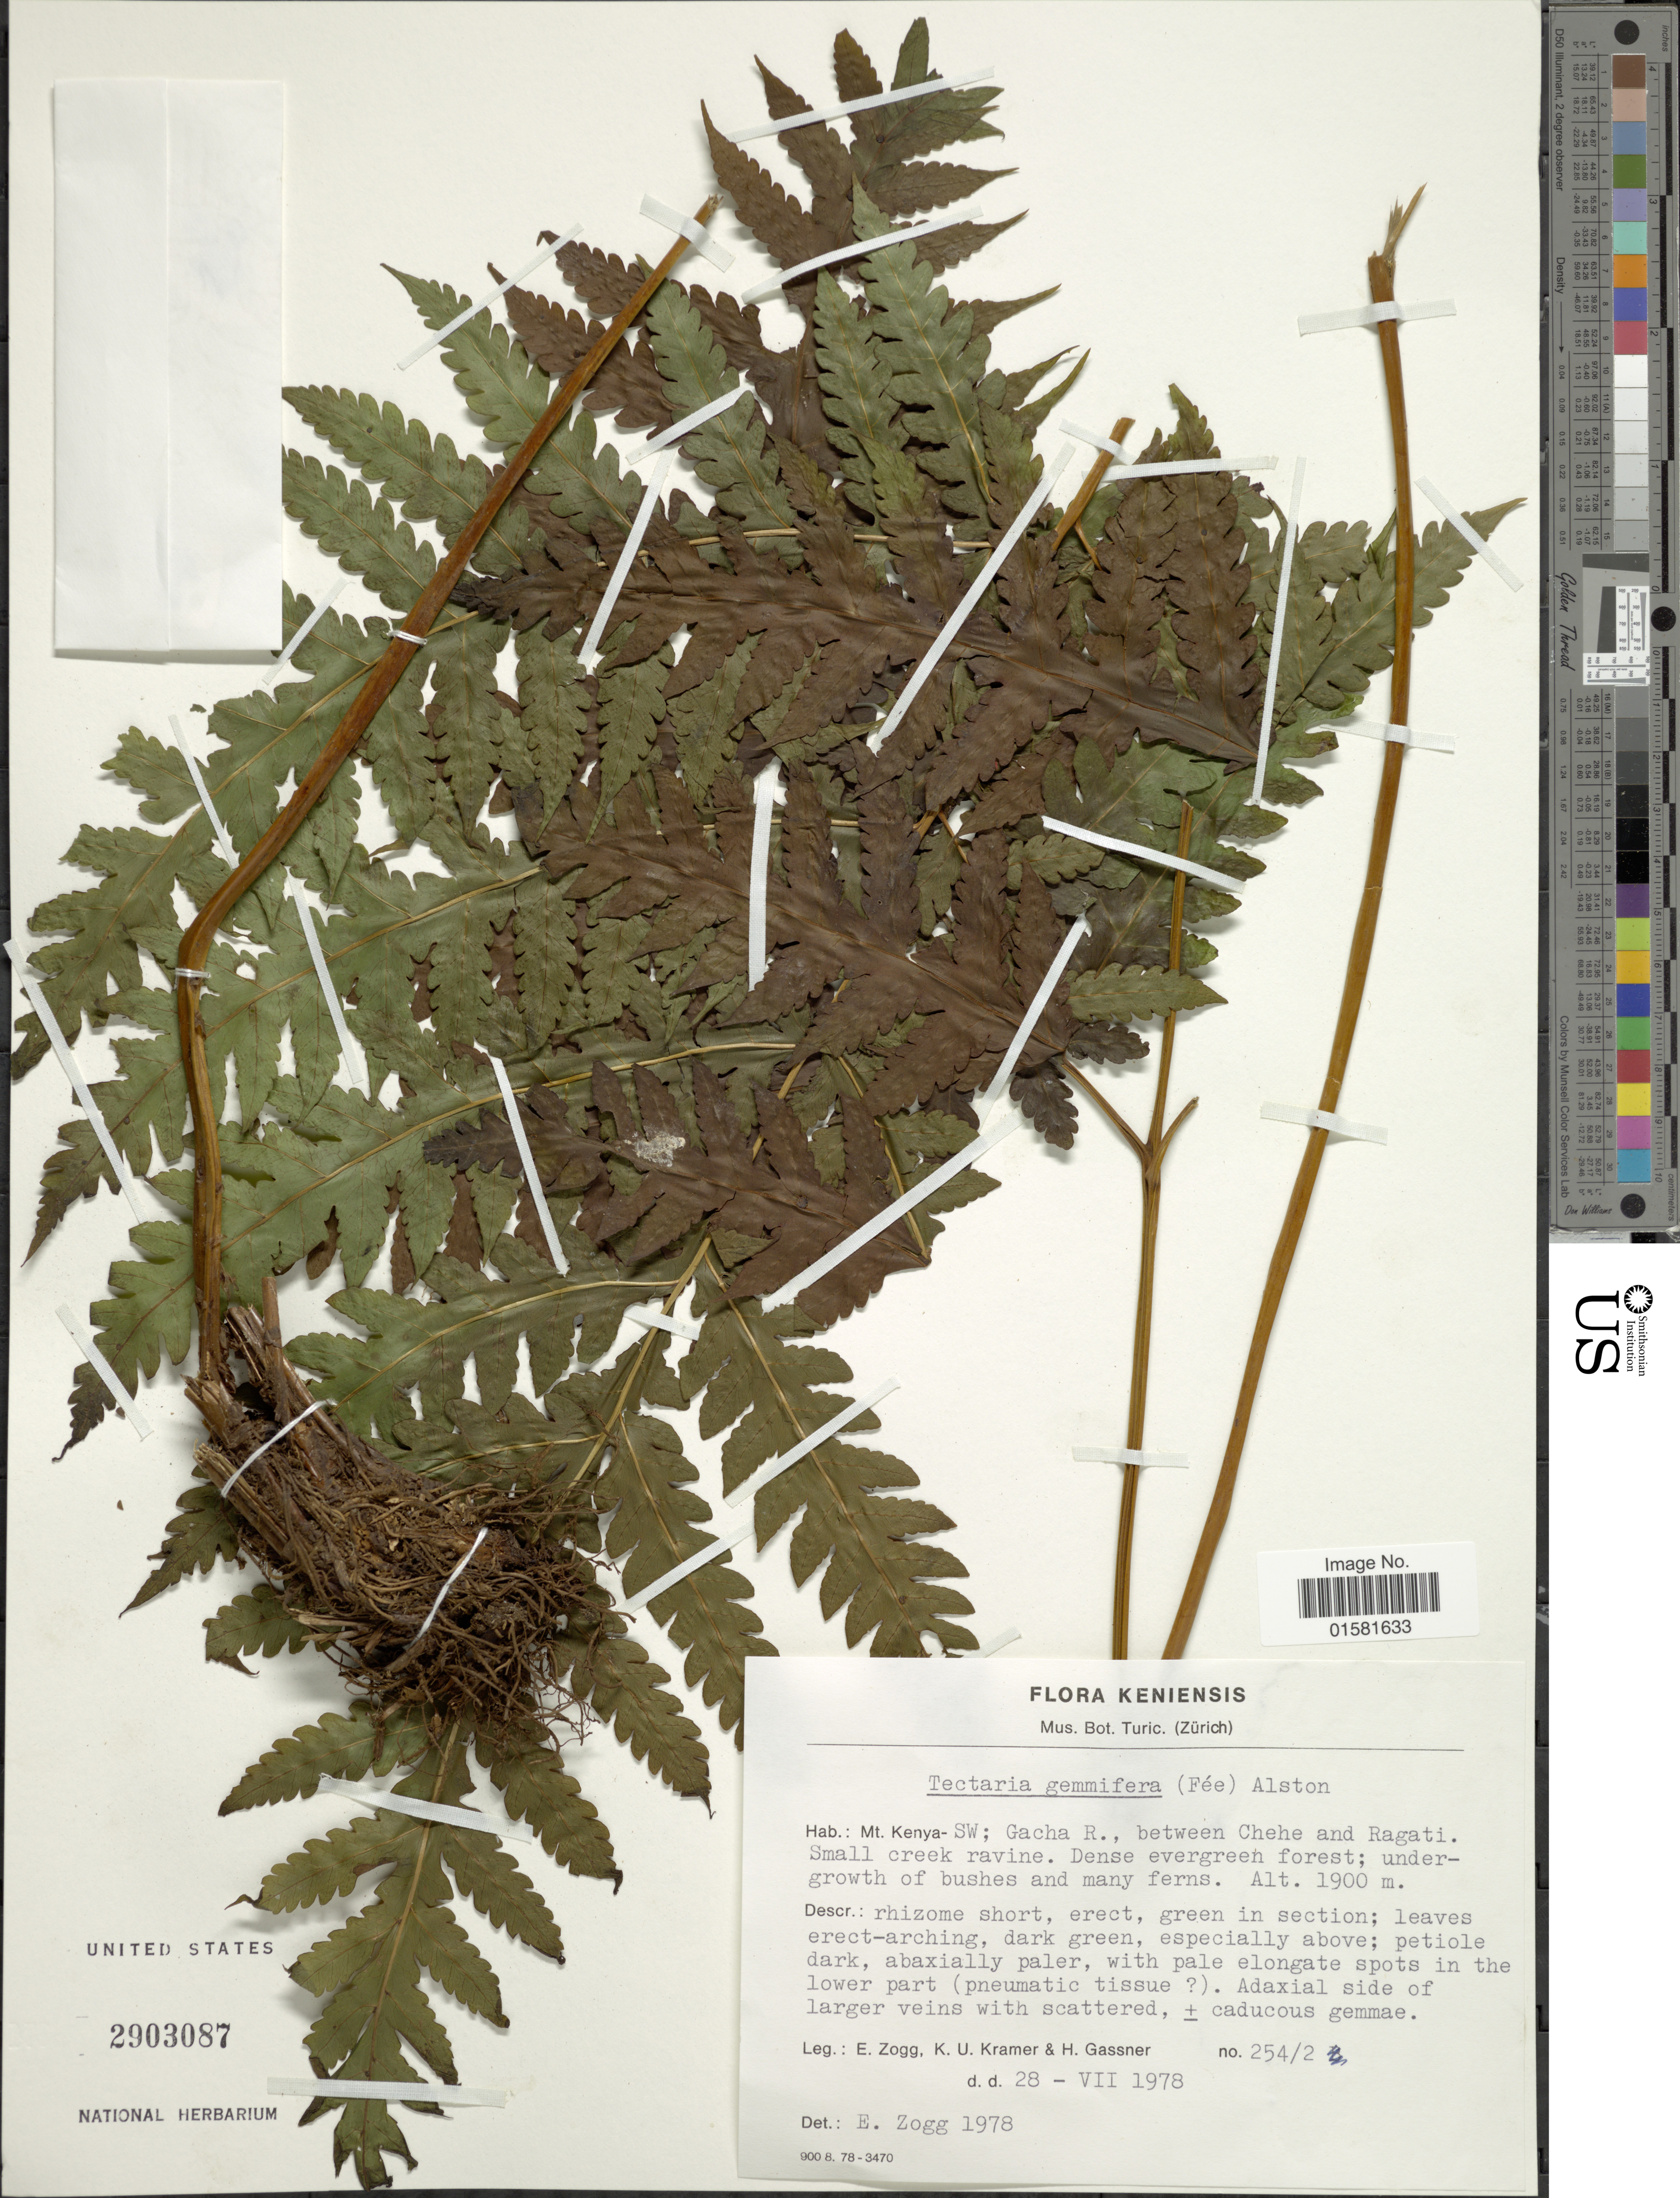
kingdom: Plantae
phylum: Tracheophyta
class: Polypodiopsida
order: Polypodiales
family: Tectariaceae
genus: Tectaria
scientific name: Tectaria gemmifera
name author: (Fée) Alston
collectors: E. Zogg, K. U. Kramer & H. Gassner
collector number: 254/2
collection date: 1978-07-28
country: Kenya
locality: Mt. Kenya- SW; Gacha R., between Chehe and Ragati Small creek ravine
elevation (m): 1900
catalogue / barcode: US 2903087